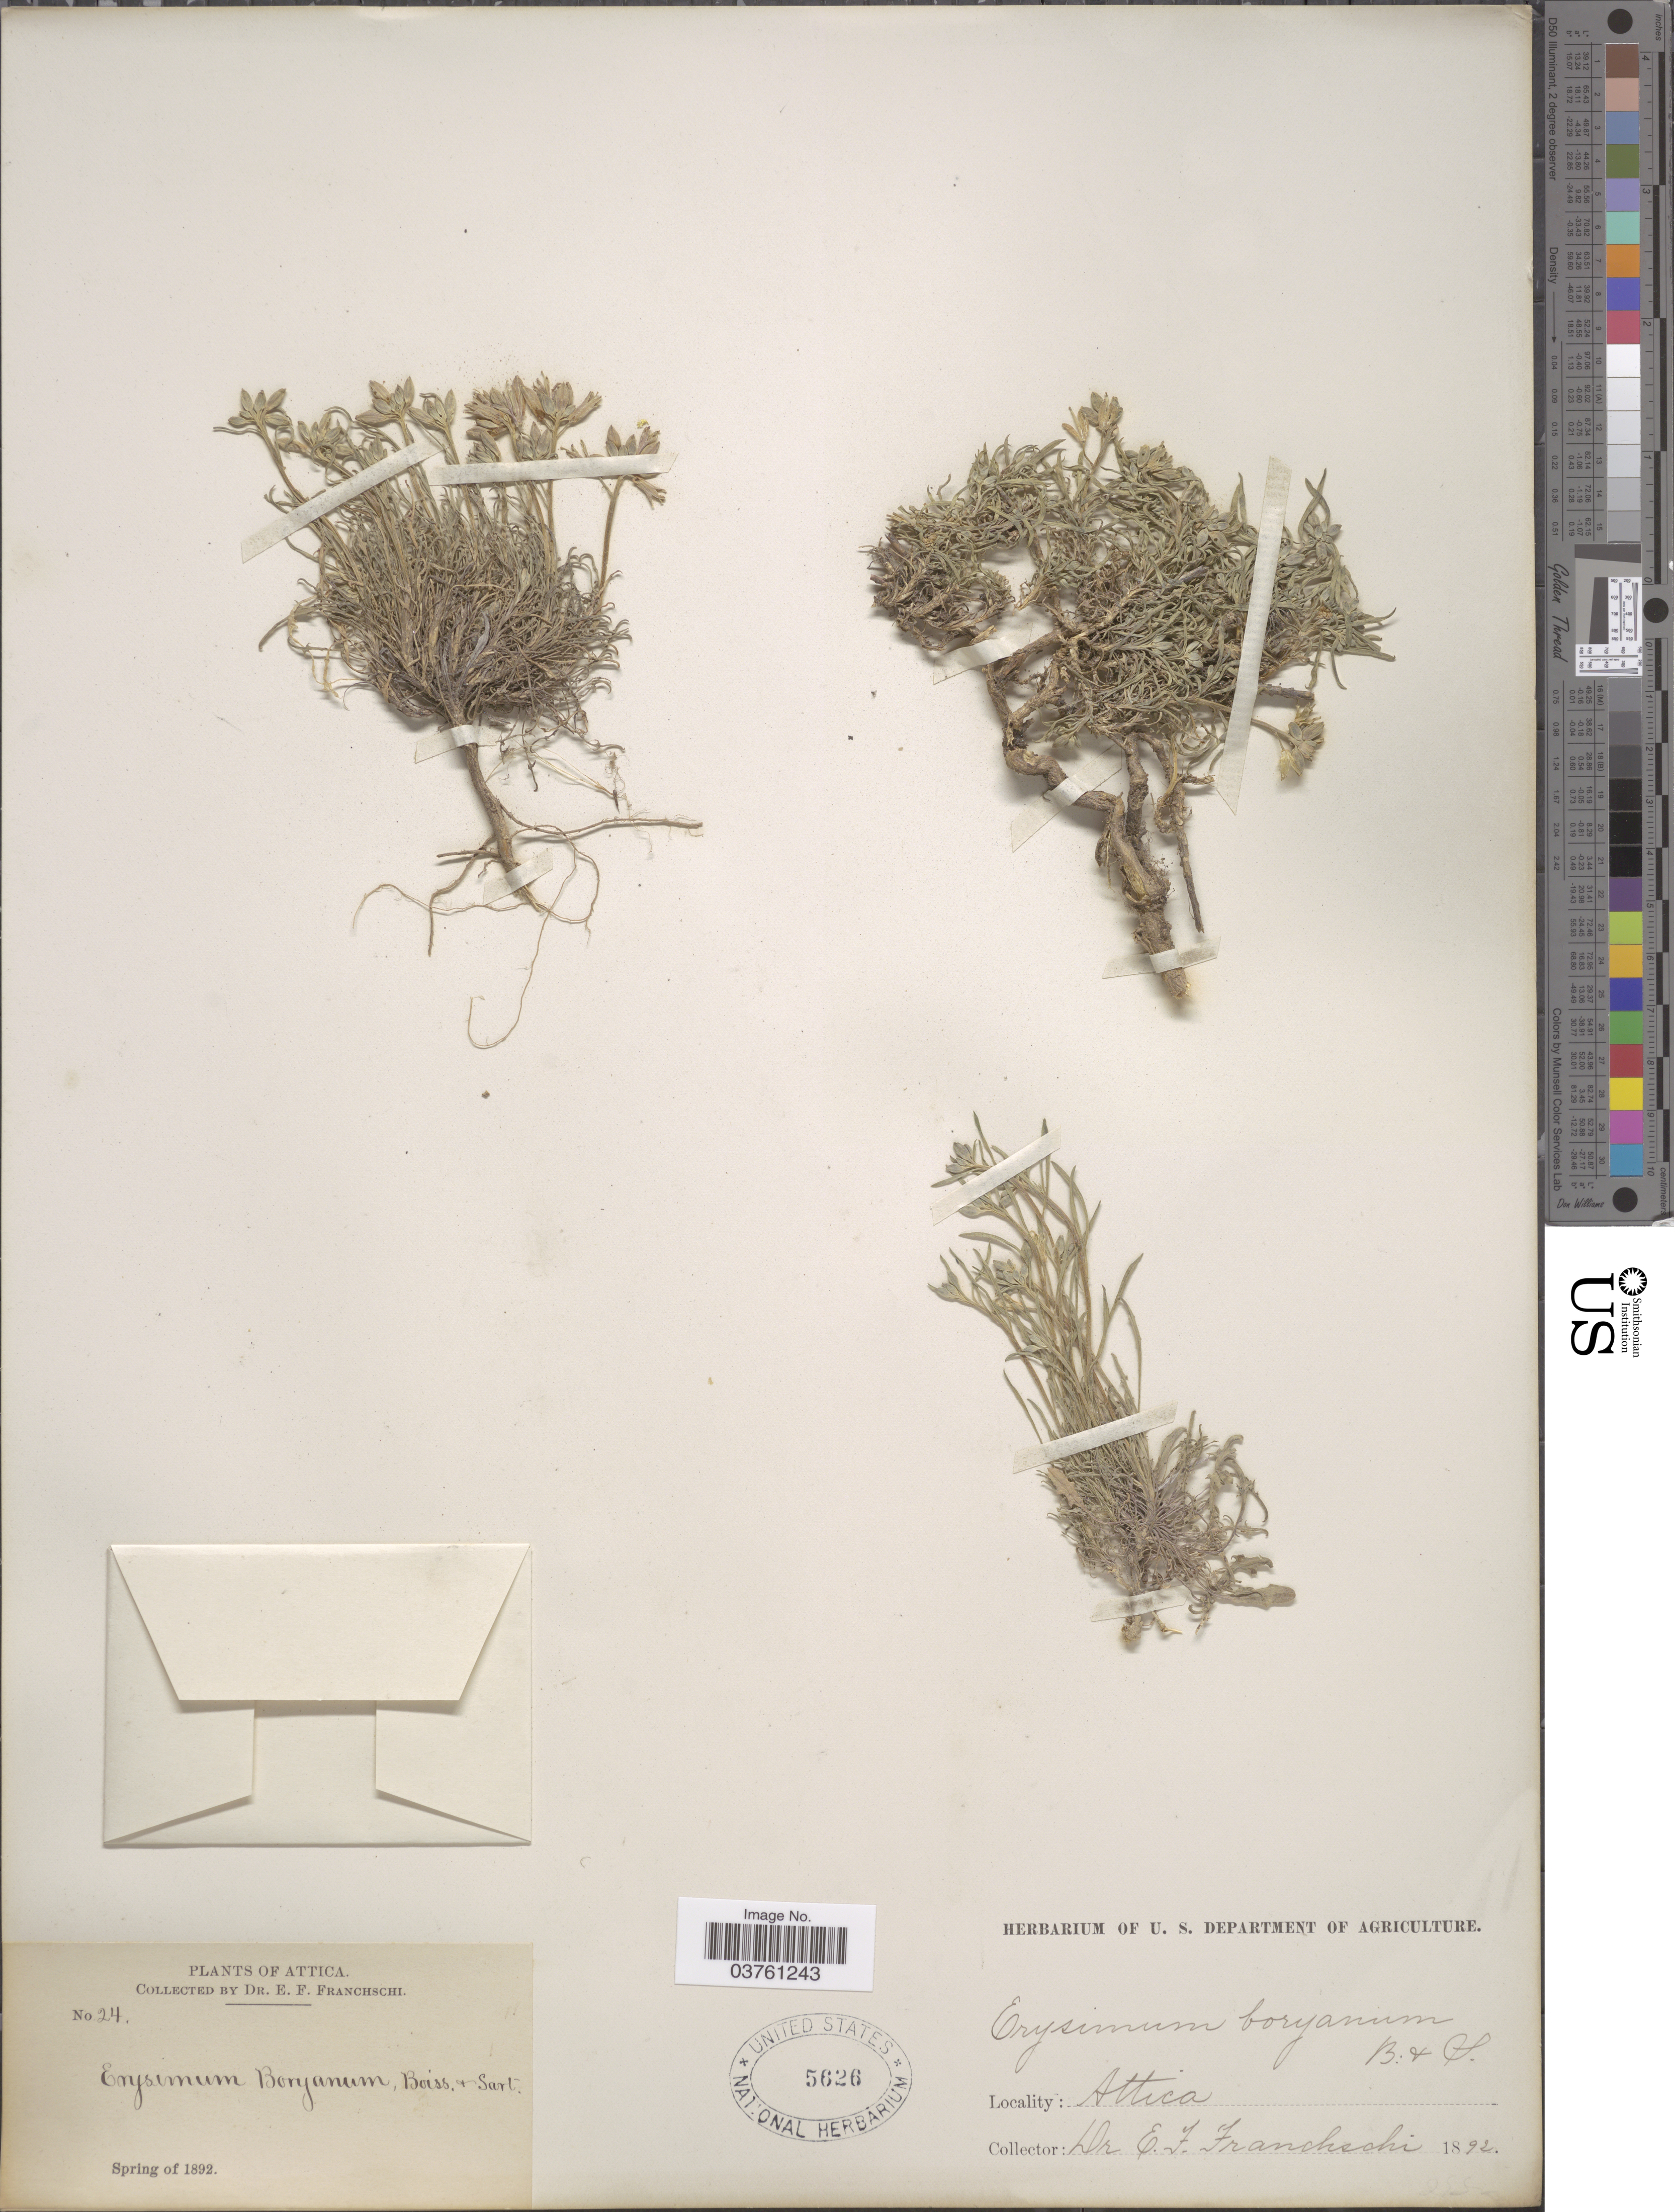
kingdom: Plantae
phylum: Tracheophyta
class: Magnoliopsida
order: Brassicales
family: Brassicaceae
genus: Erysimum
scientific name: Erysimum boryanum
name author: Boiss. & Spruner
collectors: E. Franchschi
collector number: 24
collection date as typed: Spring of 1892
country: Greece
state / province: Attica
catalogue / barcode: US 5626